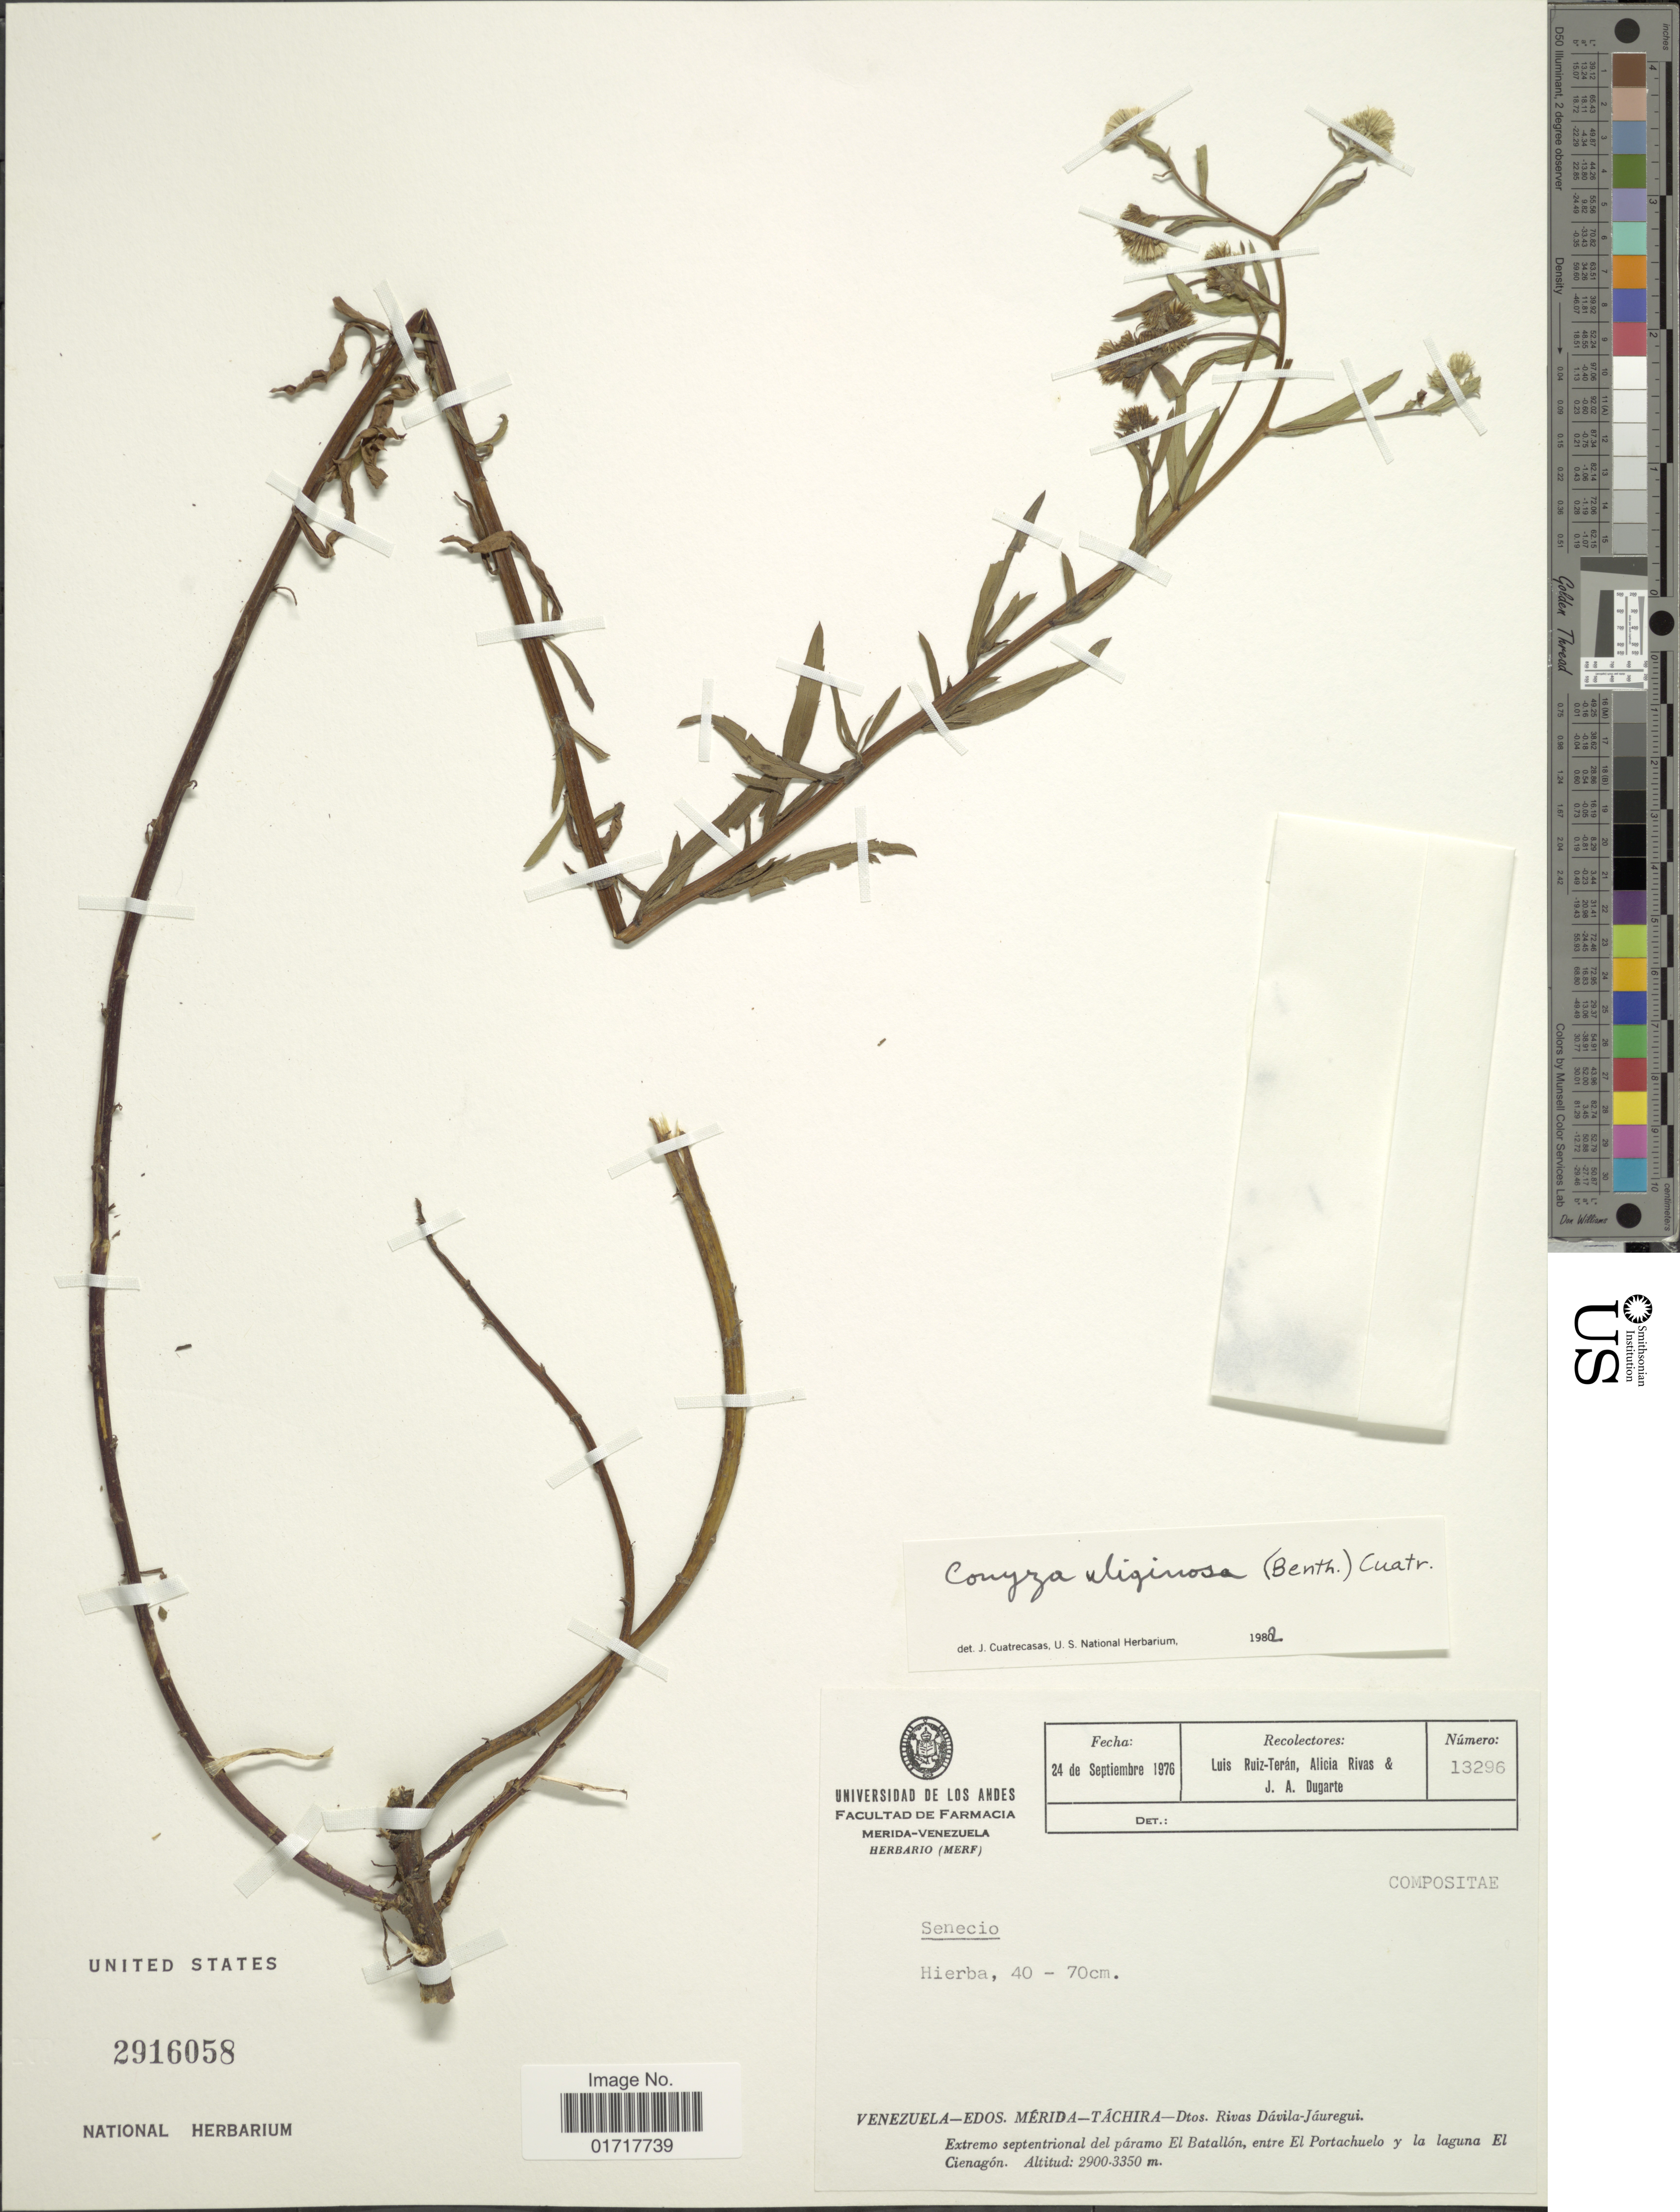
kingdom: Plantae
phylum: Tracheophyta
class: Magnoliopsida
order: Asterales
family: Asteraceae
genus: Conyza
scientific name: Conyza uliginosa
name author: (Benth.) Cuatrec.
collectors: L. E. Ruíz-Terán, A. Rivas & J. Dugarte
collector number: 13296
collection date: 1976-09-24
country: Venezuela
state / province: Mérida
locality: Venezuela-Edo. Merida-Tachira-Dtos. Rivas Davila-Jauregui. Extremo septentrional del paramo El Batallon, entre El Portachuelo y laguna El Cienagon.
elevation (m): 2900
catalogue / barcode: US 2916058